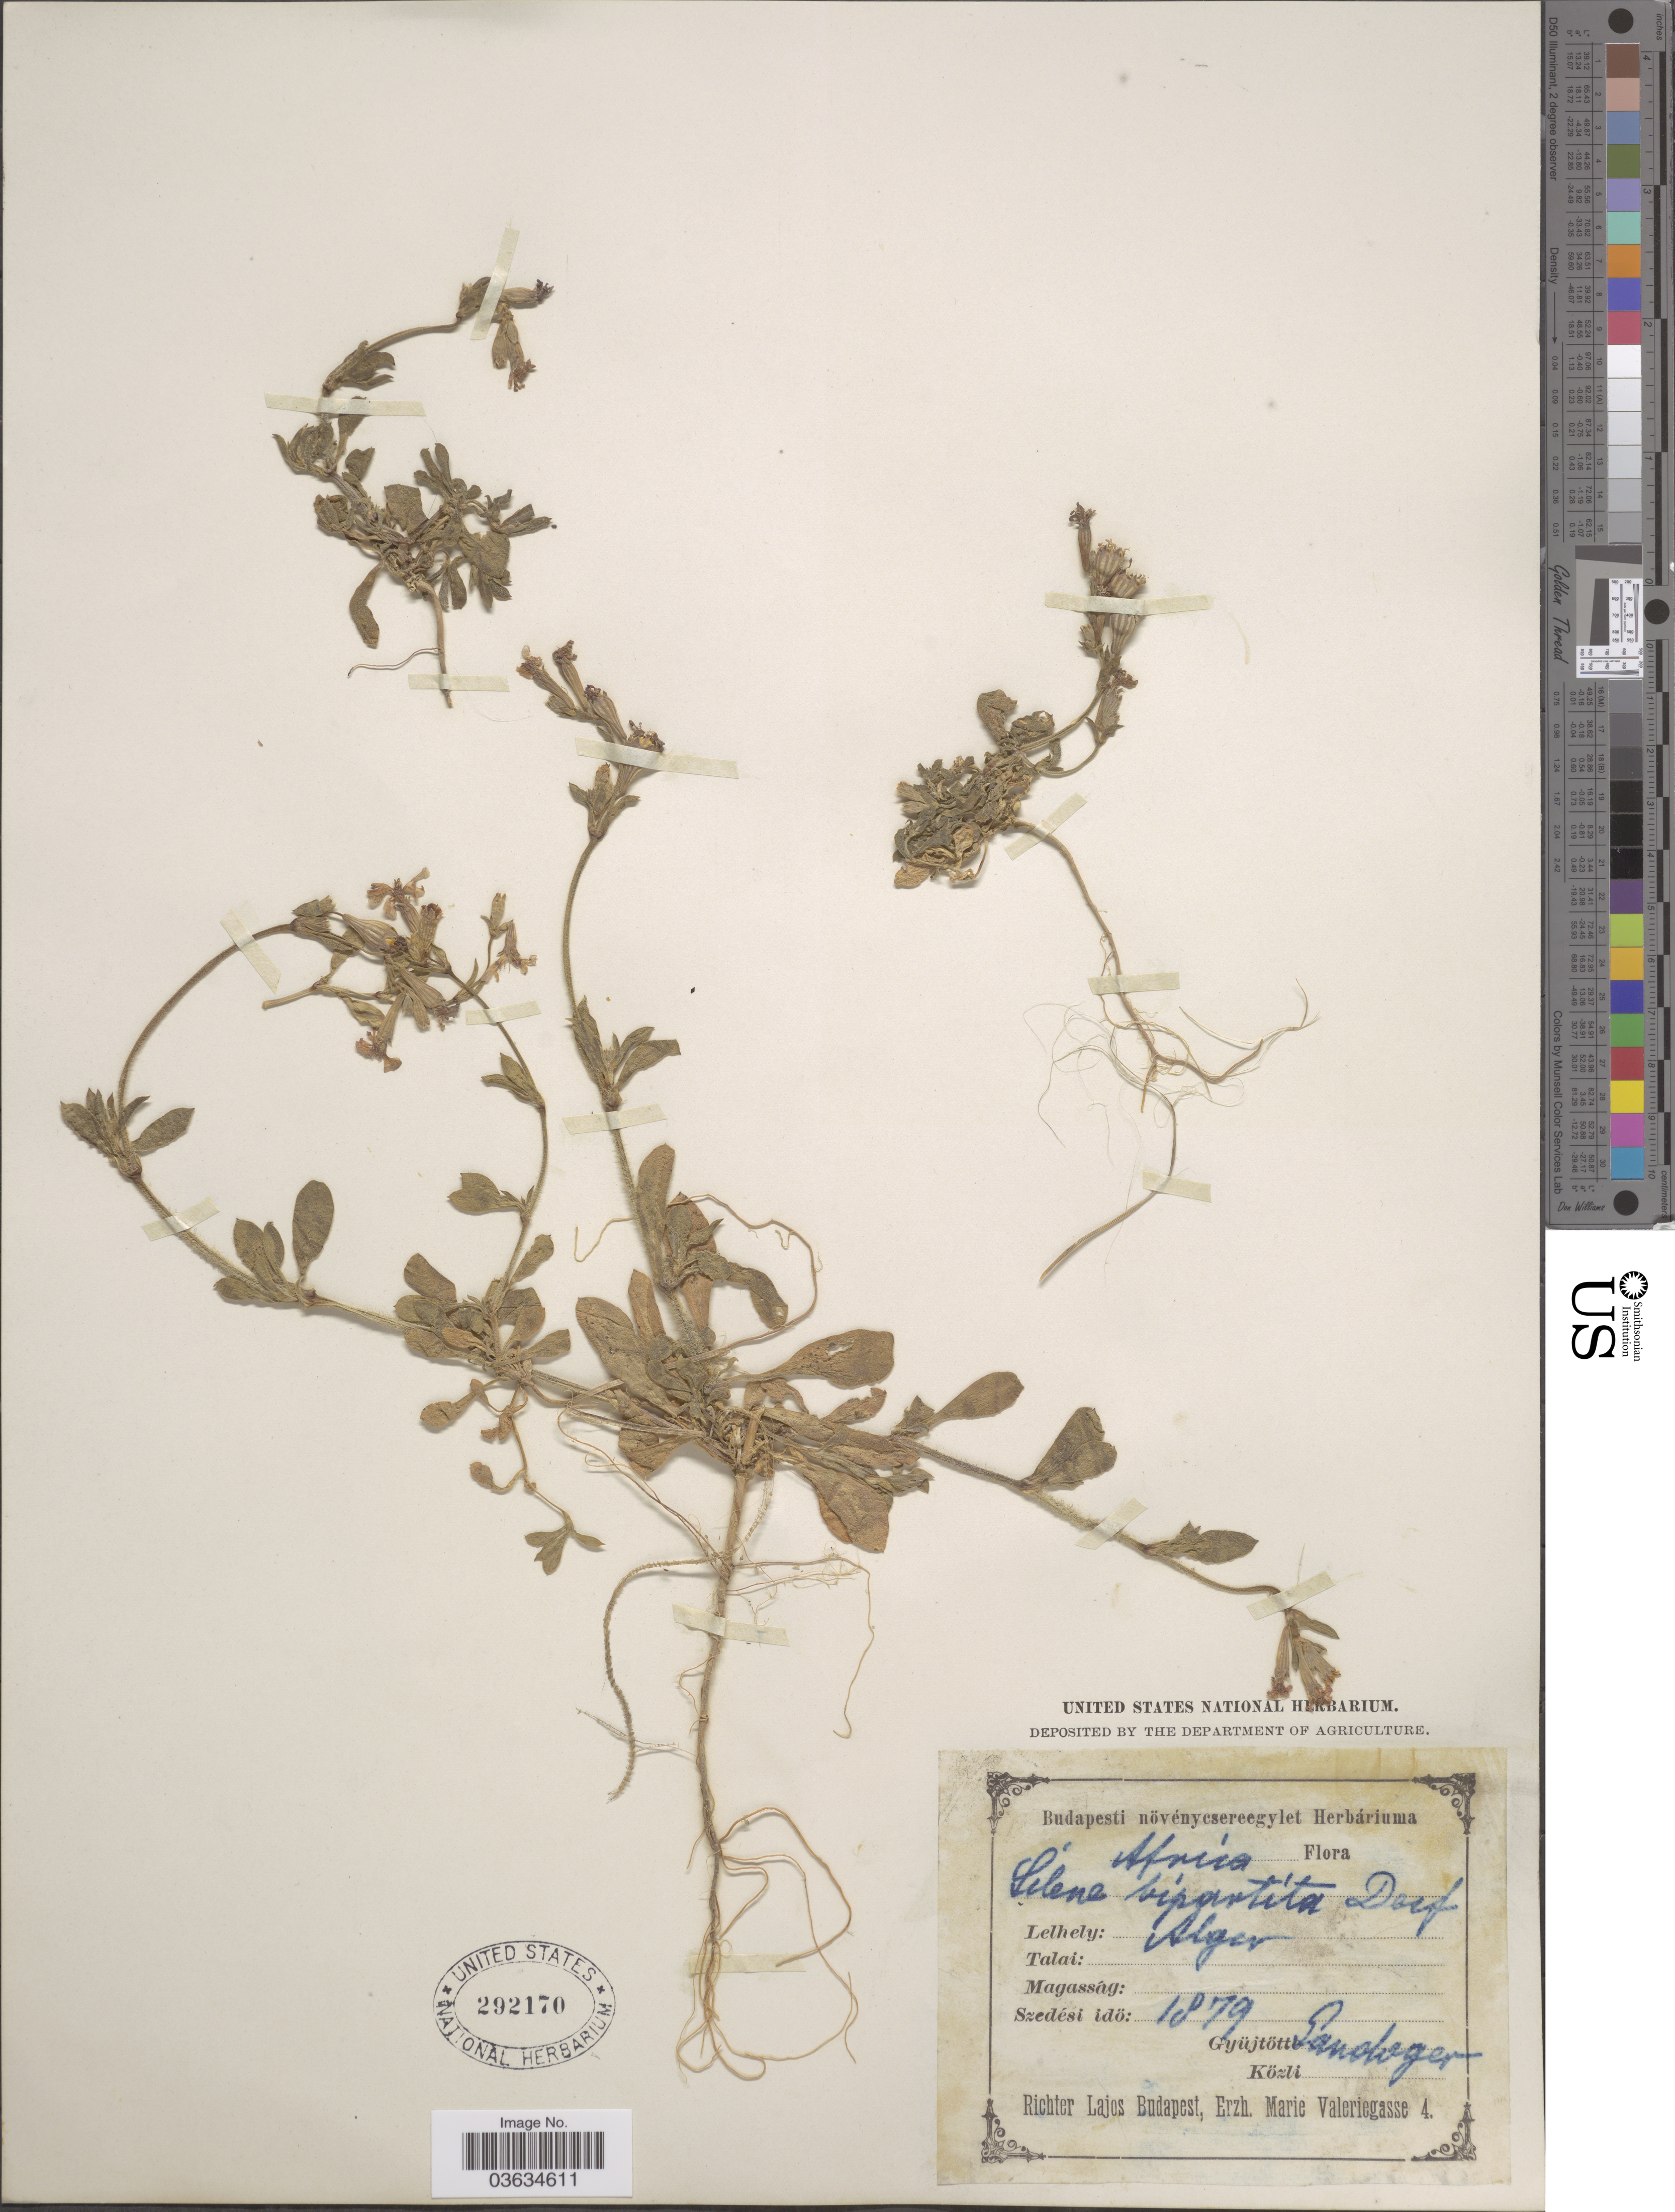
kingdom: Plantae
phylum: Tracheophyta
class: Magnoliopsida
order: Caryophyllales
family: Caryophyllaceae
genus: Silene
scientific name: Silene colorata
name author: Poir.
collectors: Gandoger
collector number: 4?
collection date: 1879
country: Algeria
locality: Alger.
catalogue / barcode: US 292170